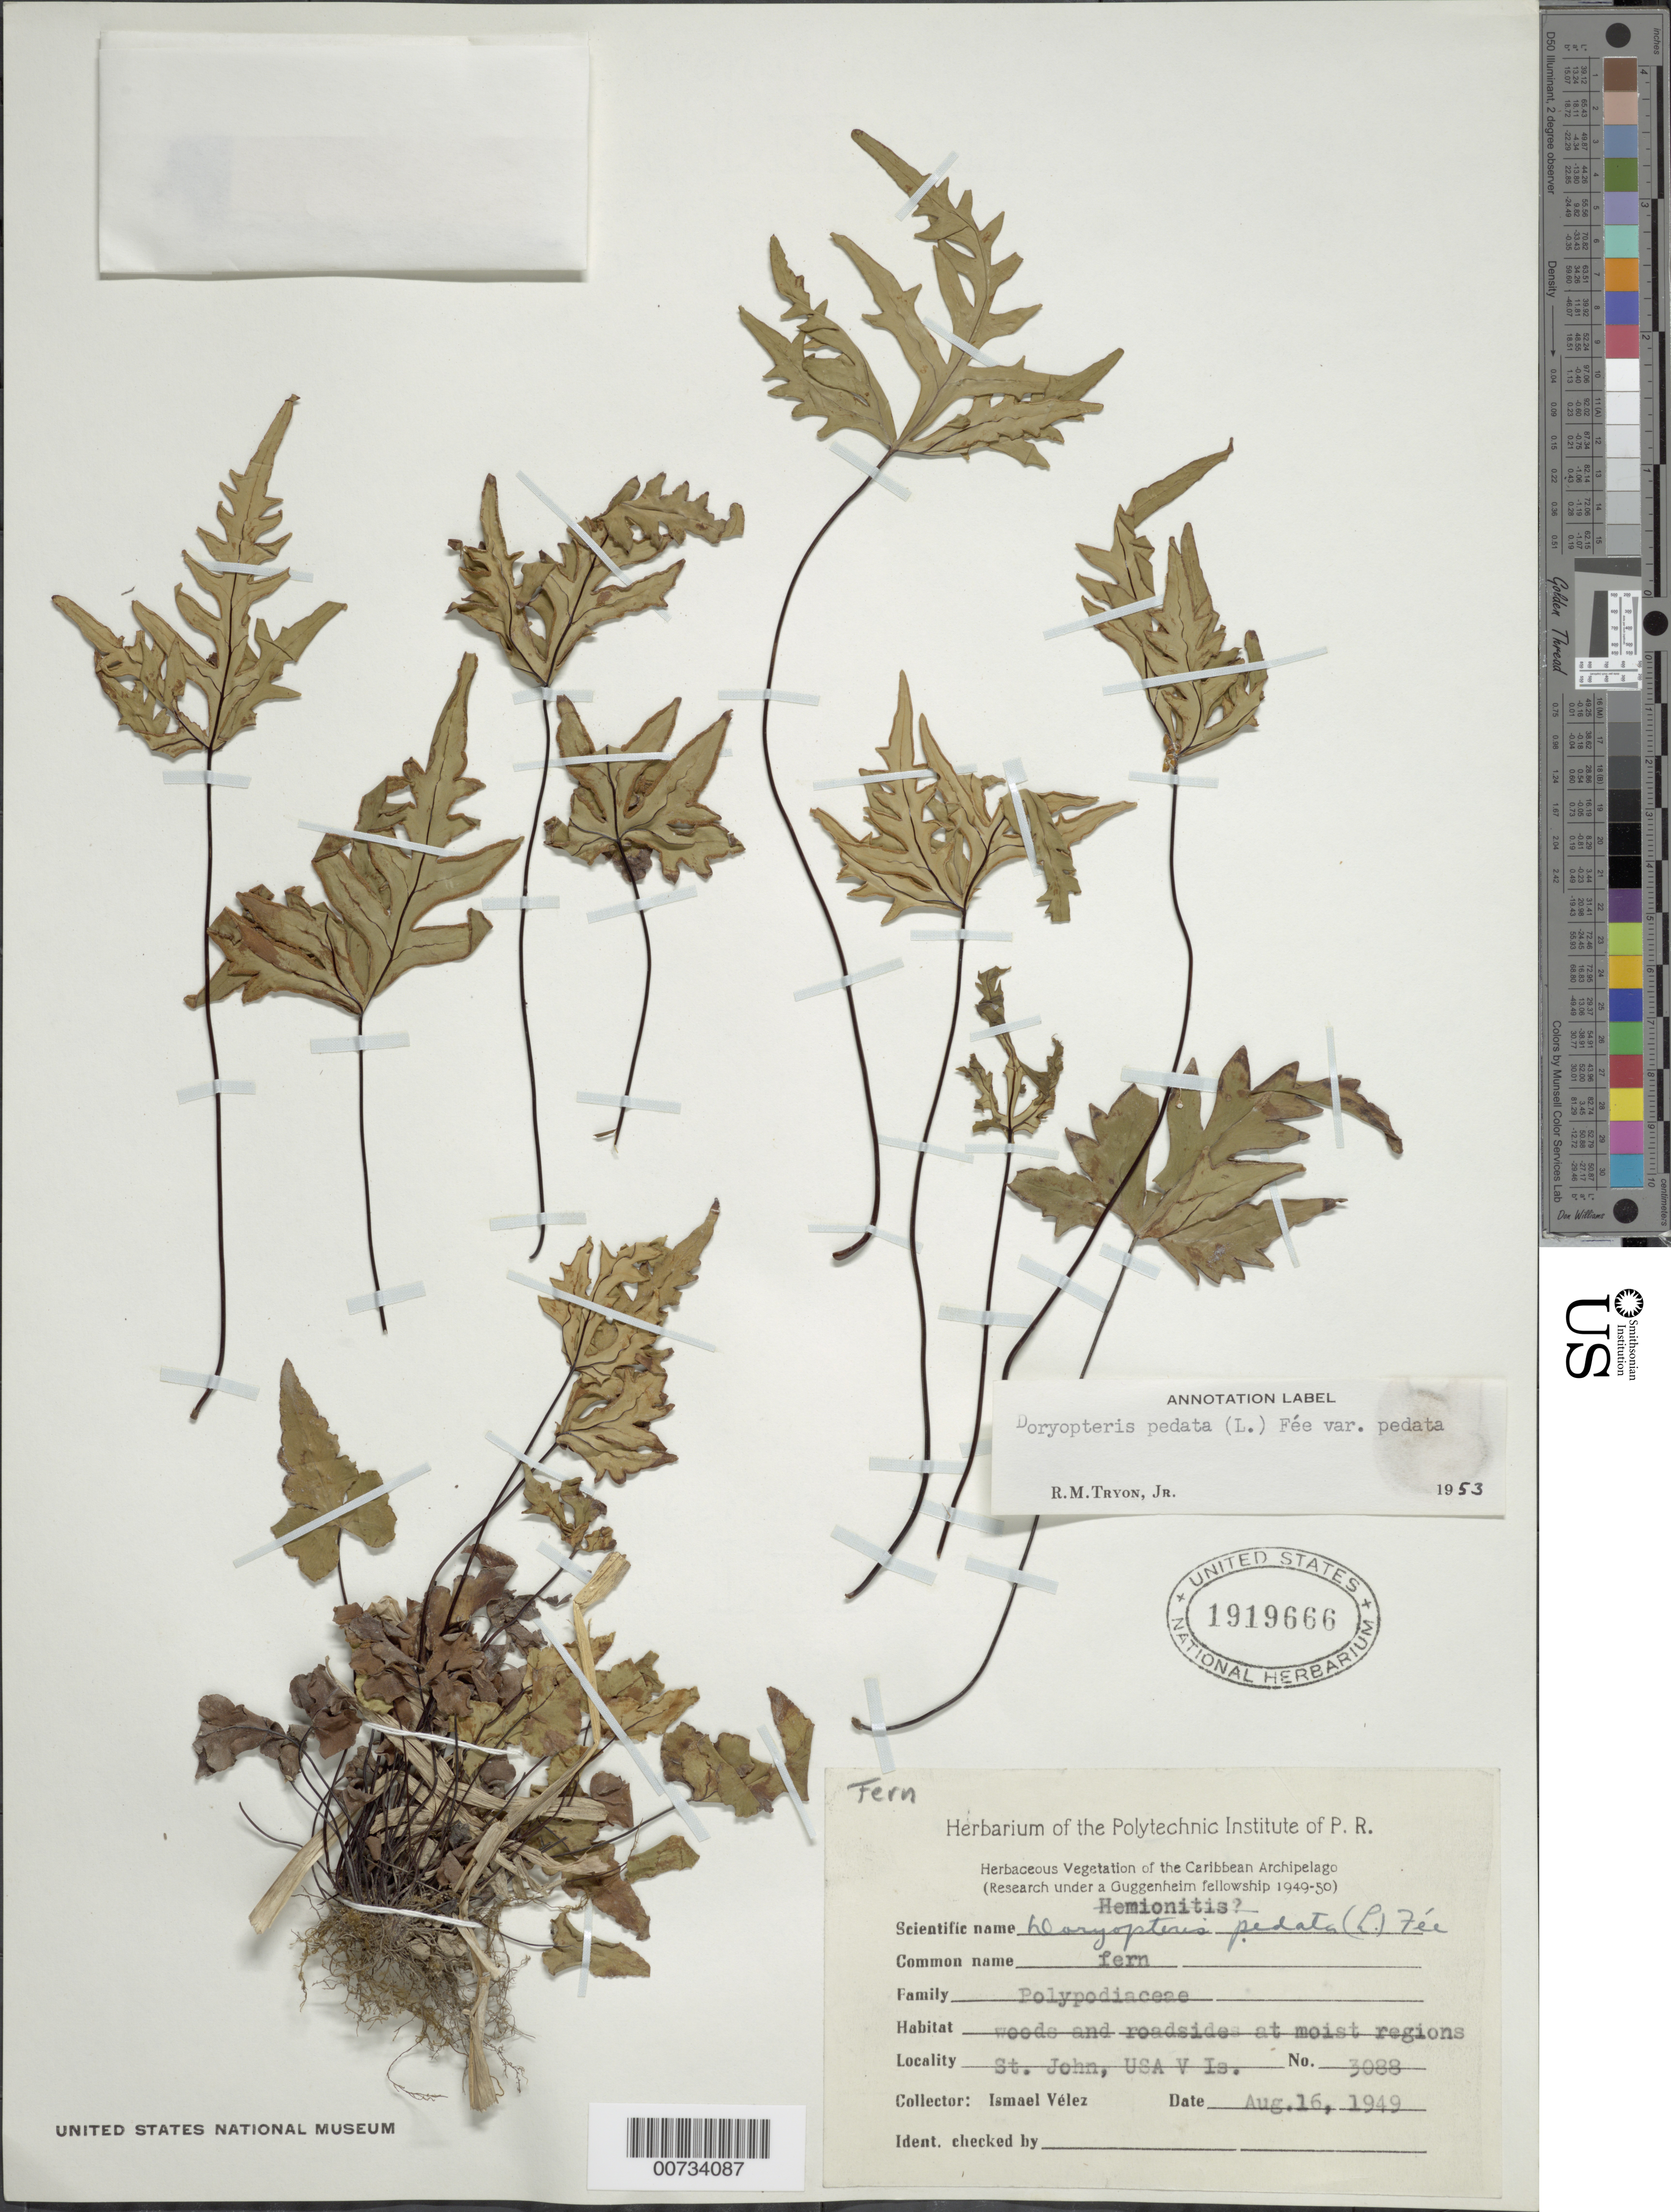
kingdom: Plantae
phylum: Tracheophyta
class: Polypodiopsida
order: Polypodiales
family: Pteridaceae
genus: Doryopteris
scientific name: Doryopteris pedata var. typica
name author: (L.) Fée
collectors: I. Velez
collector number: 3088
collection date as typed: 16 Aug 1949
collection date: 1949-08-16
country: U.S. Virgin Islands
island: St. John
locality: St. John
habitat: Roadside and weeds at moist regions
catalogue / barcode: US 1919666